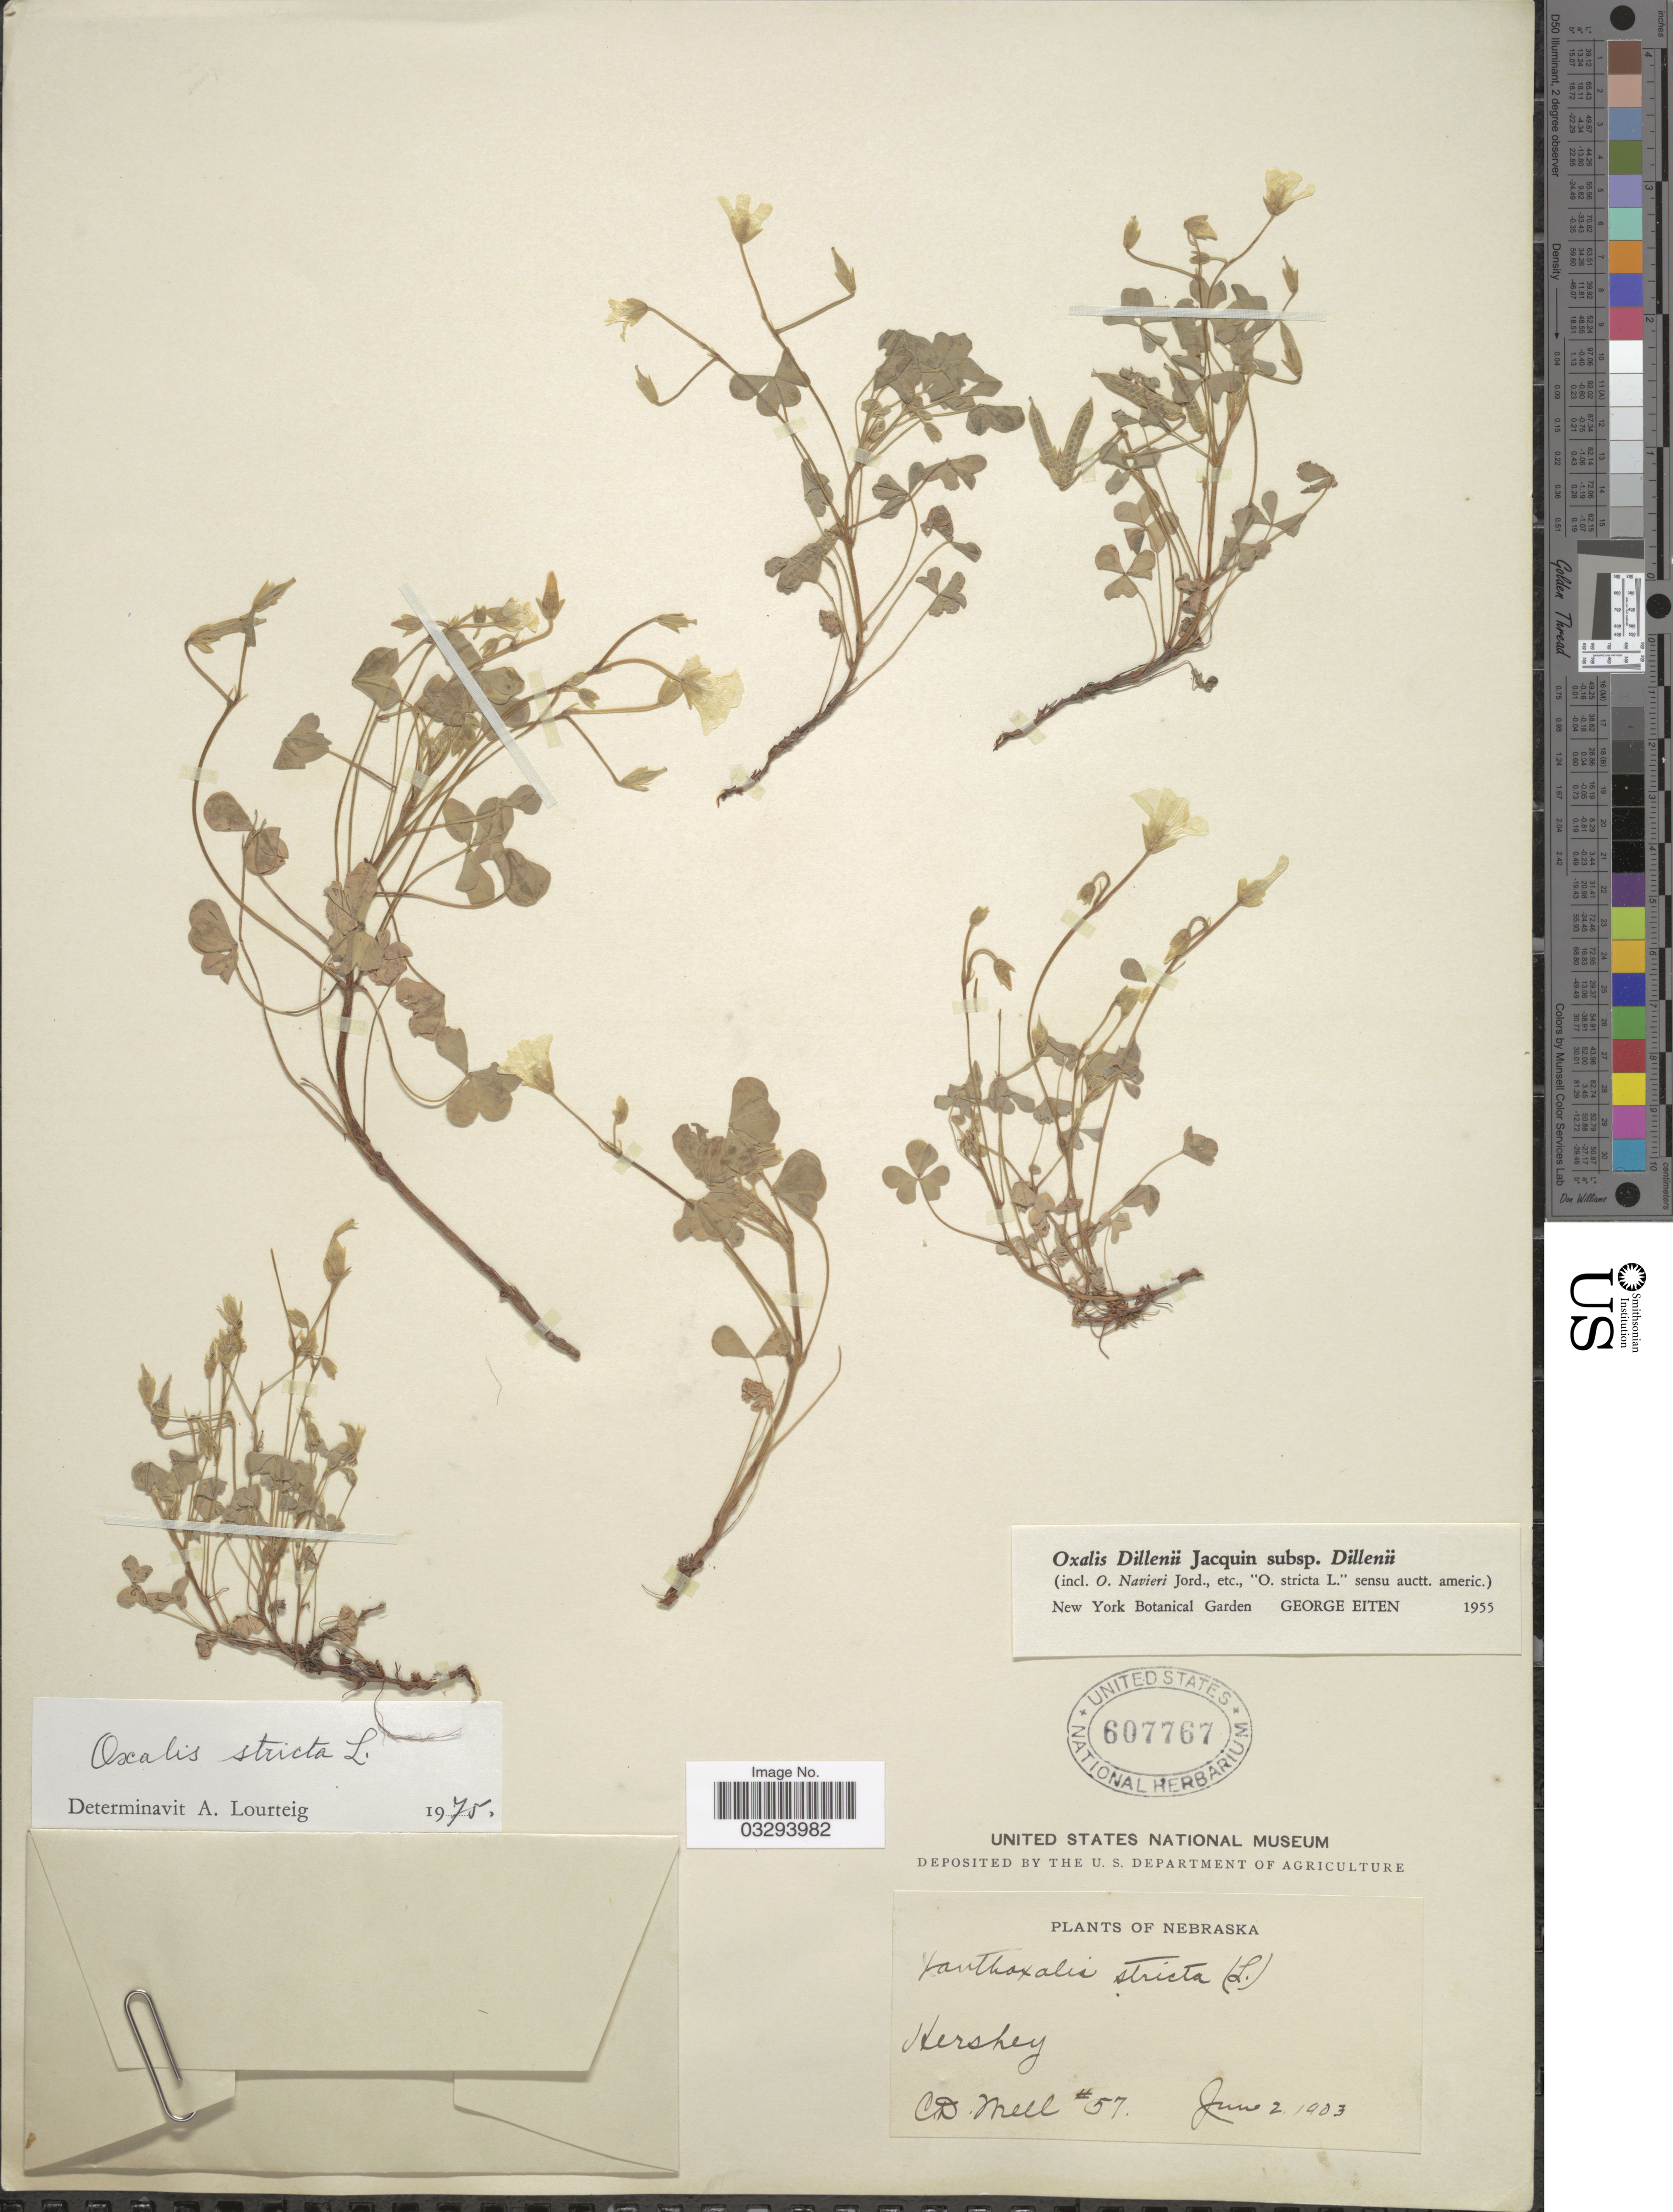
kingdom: Plantae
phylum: Tracheophyta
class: Magnoliopsida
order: Oxalidales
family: Oxalidaceae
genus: Oxalis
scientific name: Oxalis stricta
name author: L.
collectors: C. D. Mell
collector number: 57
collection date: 1903-06-02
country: United States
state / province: Nebraska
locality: Hershey.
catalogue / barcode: US 607767